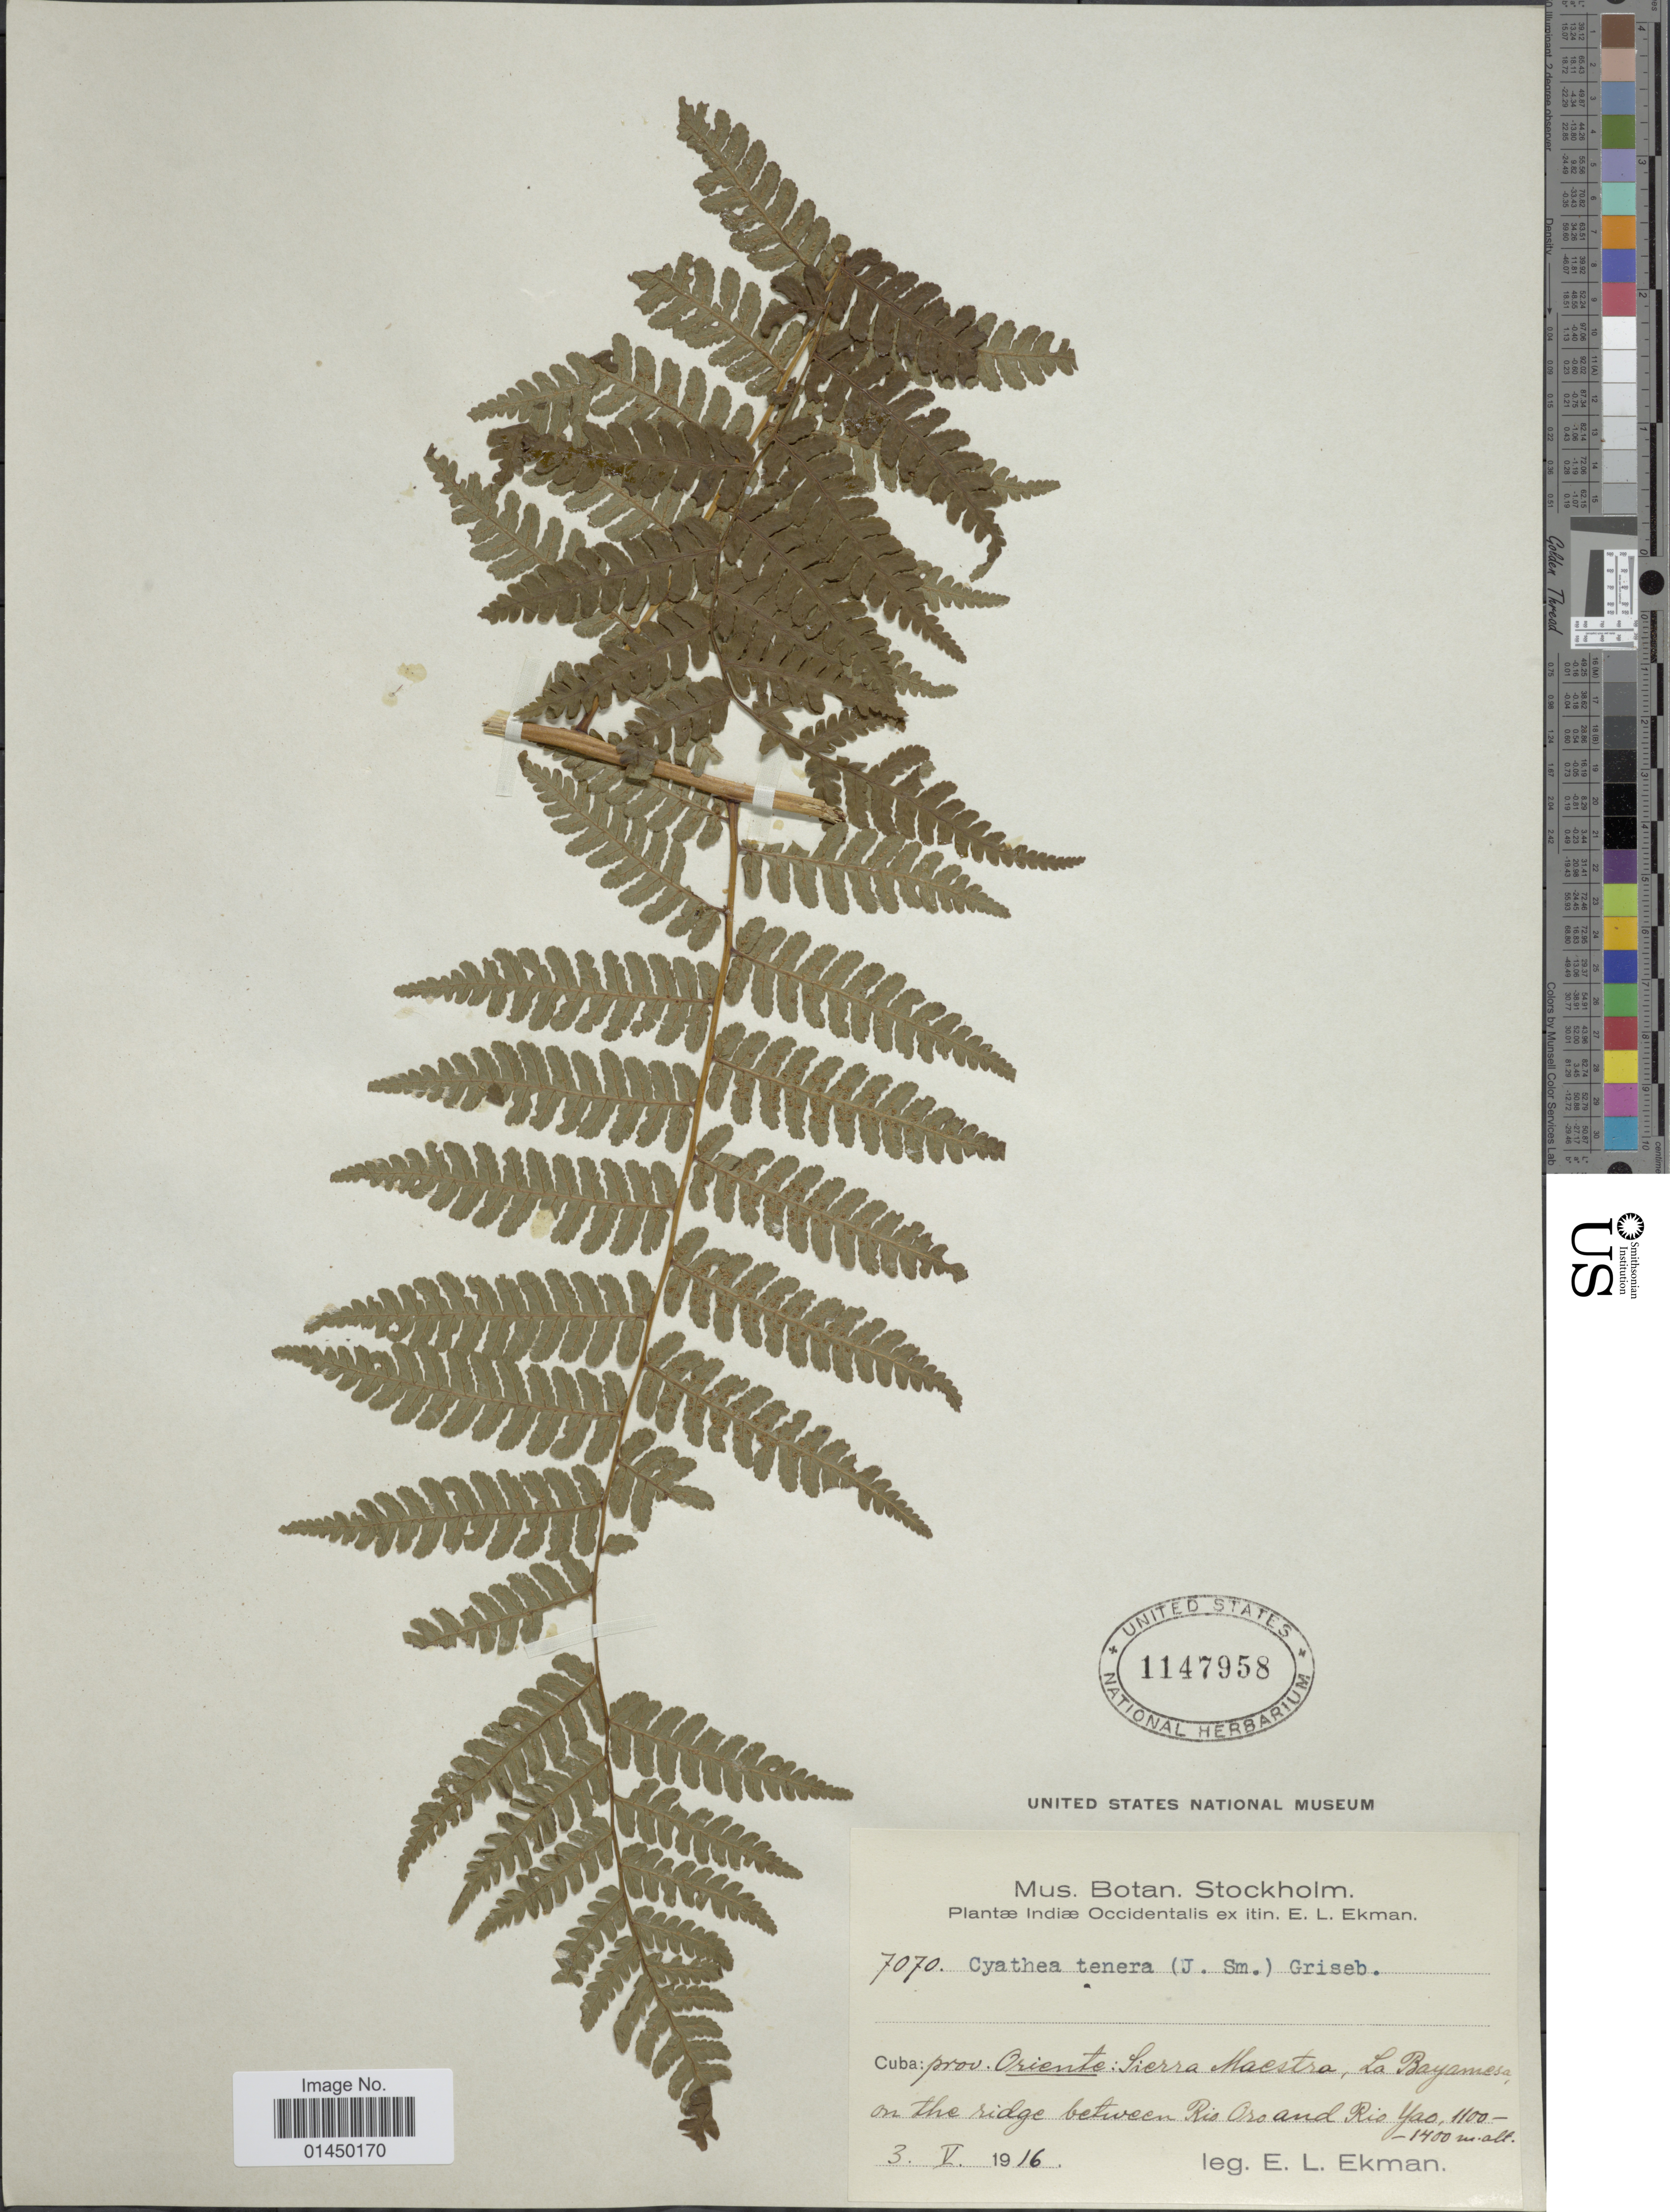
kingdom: Plantae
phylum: Tracheophyta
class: Polypodiopsida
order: Cyatheales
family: Cyatheaceae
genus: Cyathea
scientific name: Cyathea furfuracea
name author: Christ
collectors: E. L. Ekman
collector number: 7070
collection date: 1916-05-03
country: Cuba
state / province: Oriente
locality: Indiae occidentalis, Prov. Oriente, Sierra Maestra, La Bayamesa, on the ridge between Rio Oro and Rio Yao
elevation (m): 1100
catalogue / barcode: US 1147958